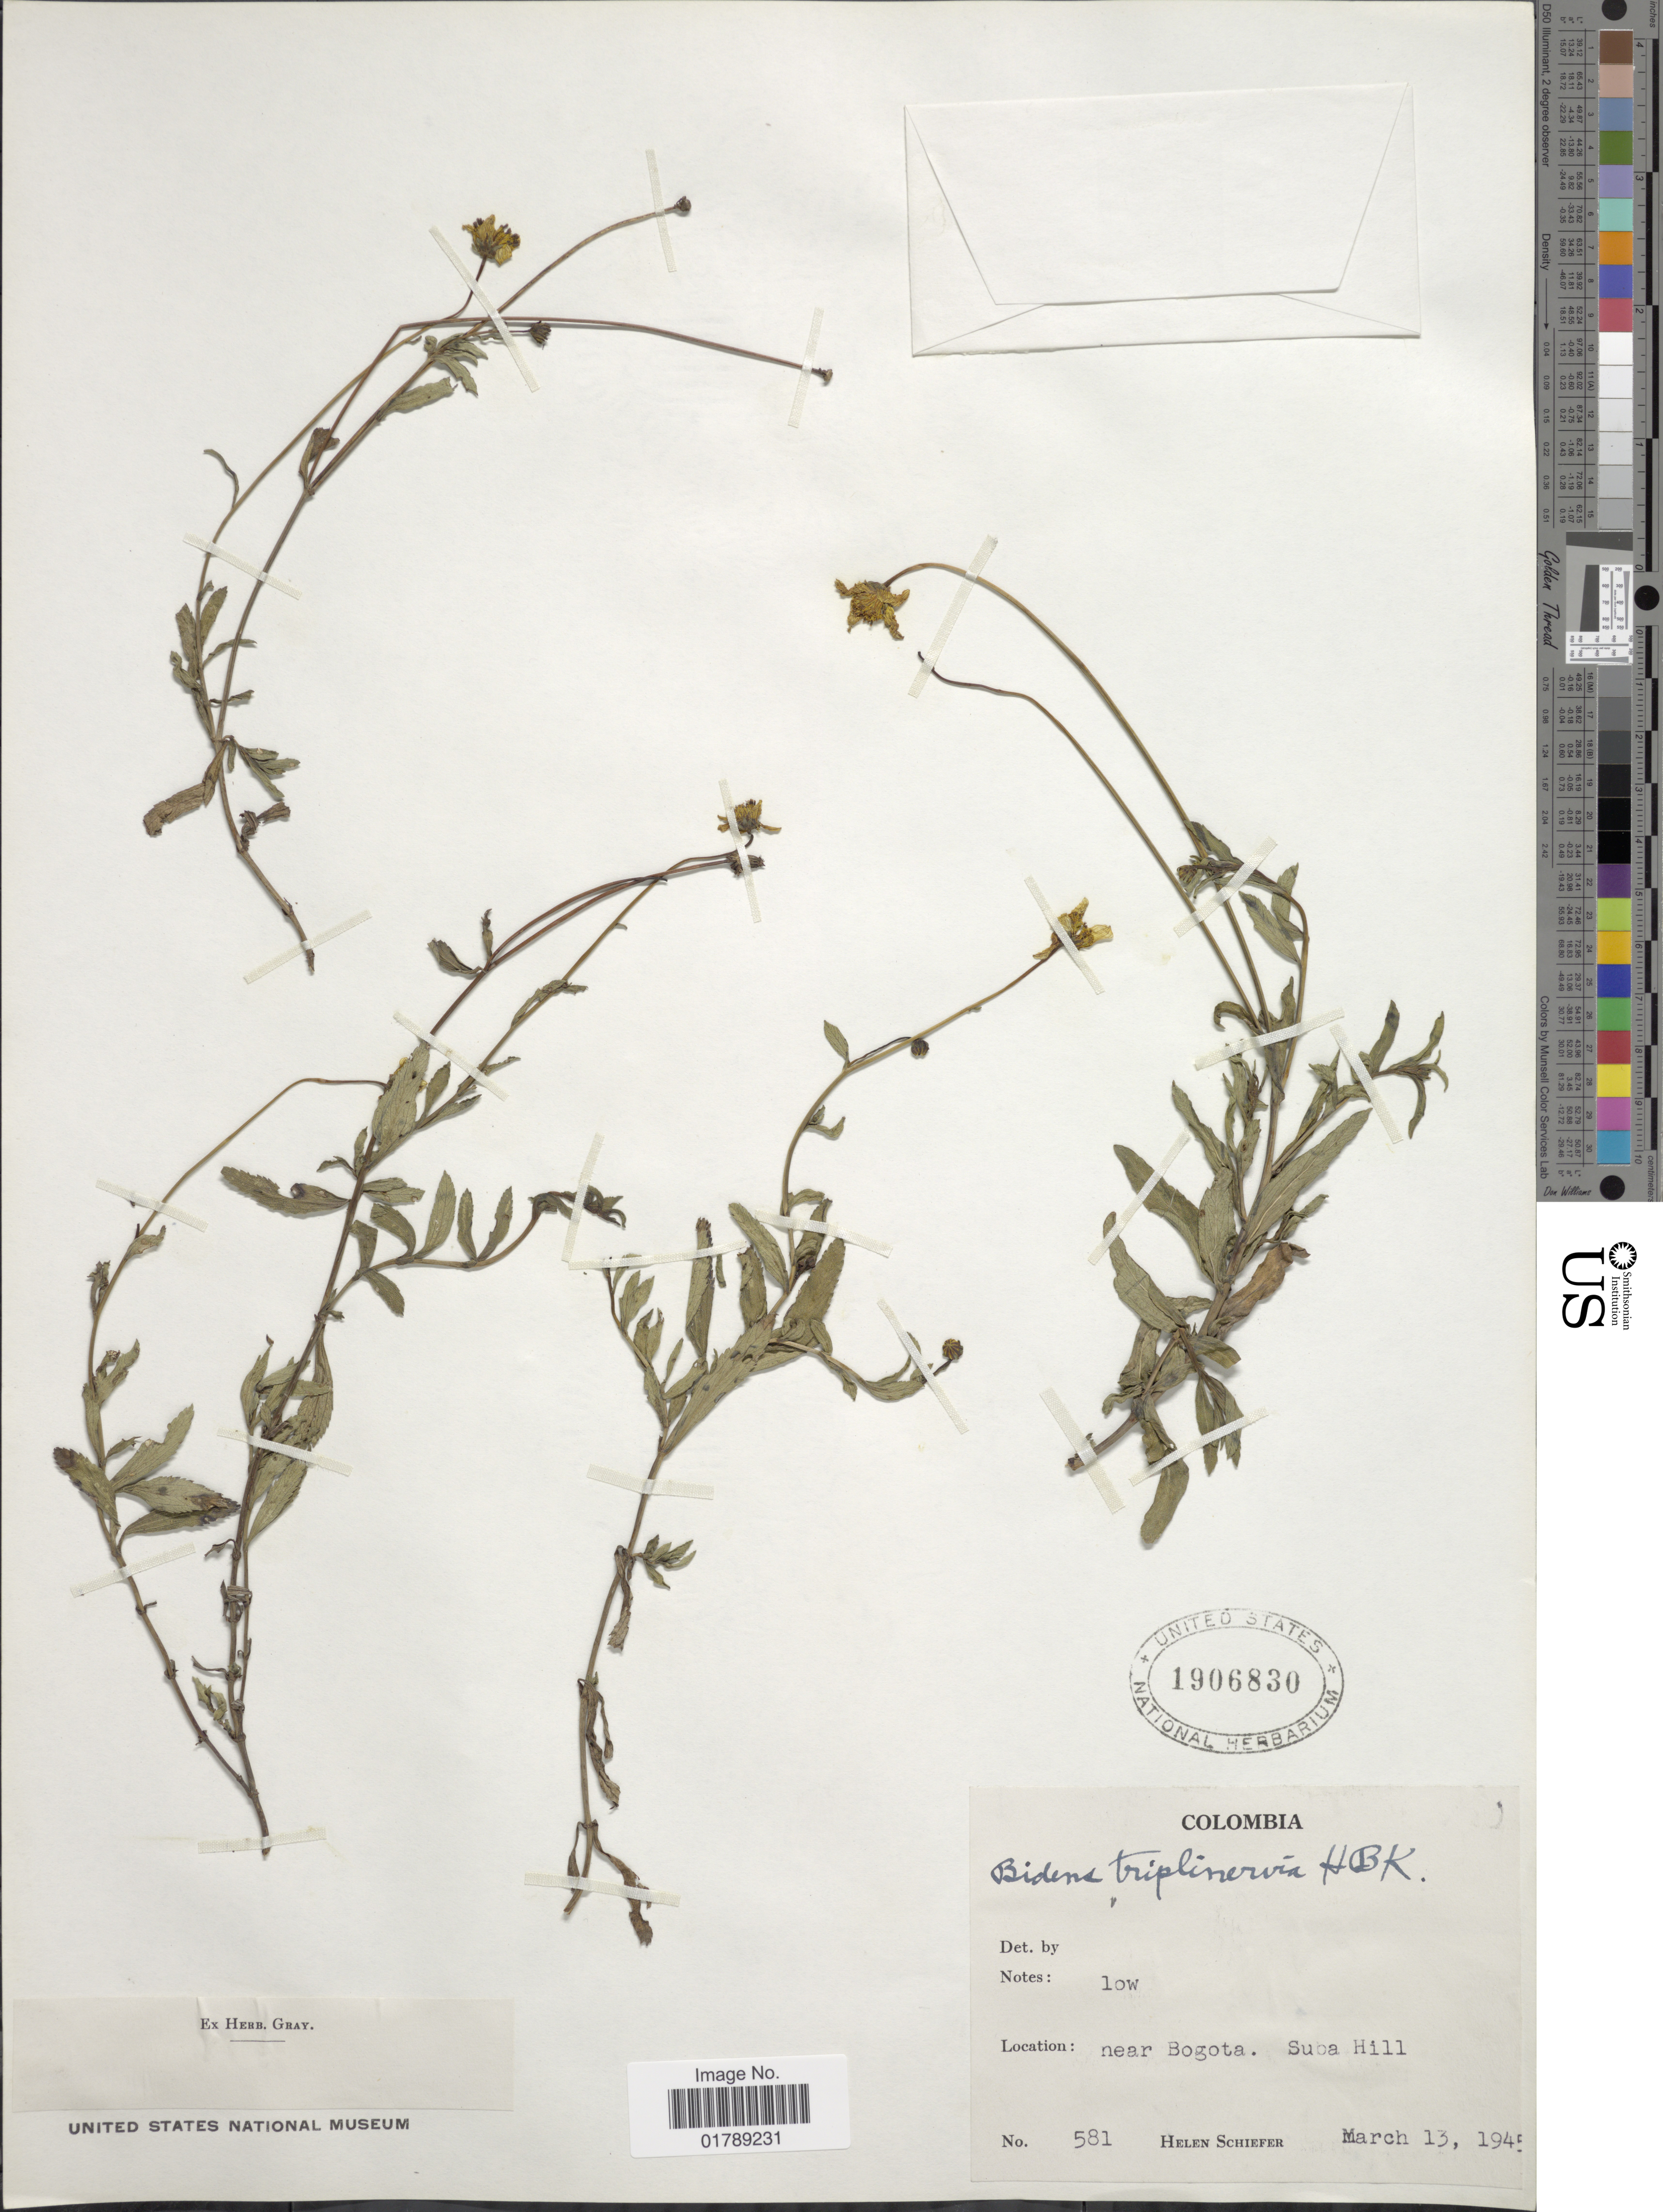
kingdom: Plantae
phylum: Tracheophyta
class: Magnoliopsida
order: Asterales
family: Asteraceae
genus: Bidens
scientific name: Bidens triplinervia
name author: Kunth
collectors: H. Schiefer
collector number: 581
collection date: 1945-03-13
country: Colombia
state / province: Bogota D.C.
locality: Near Bogota. Suba Hill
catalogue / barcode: US 1906830